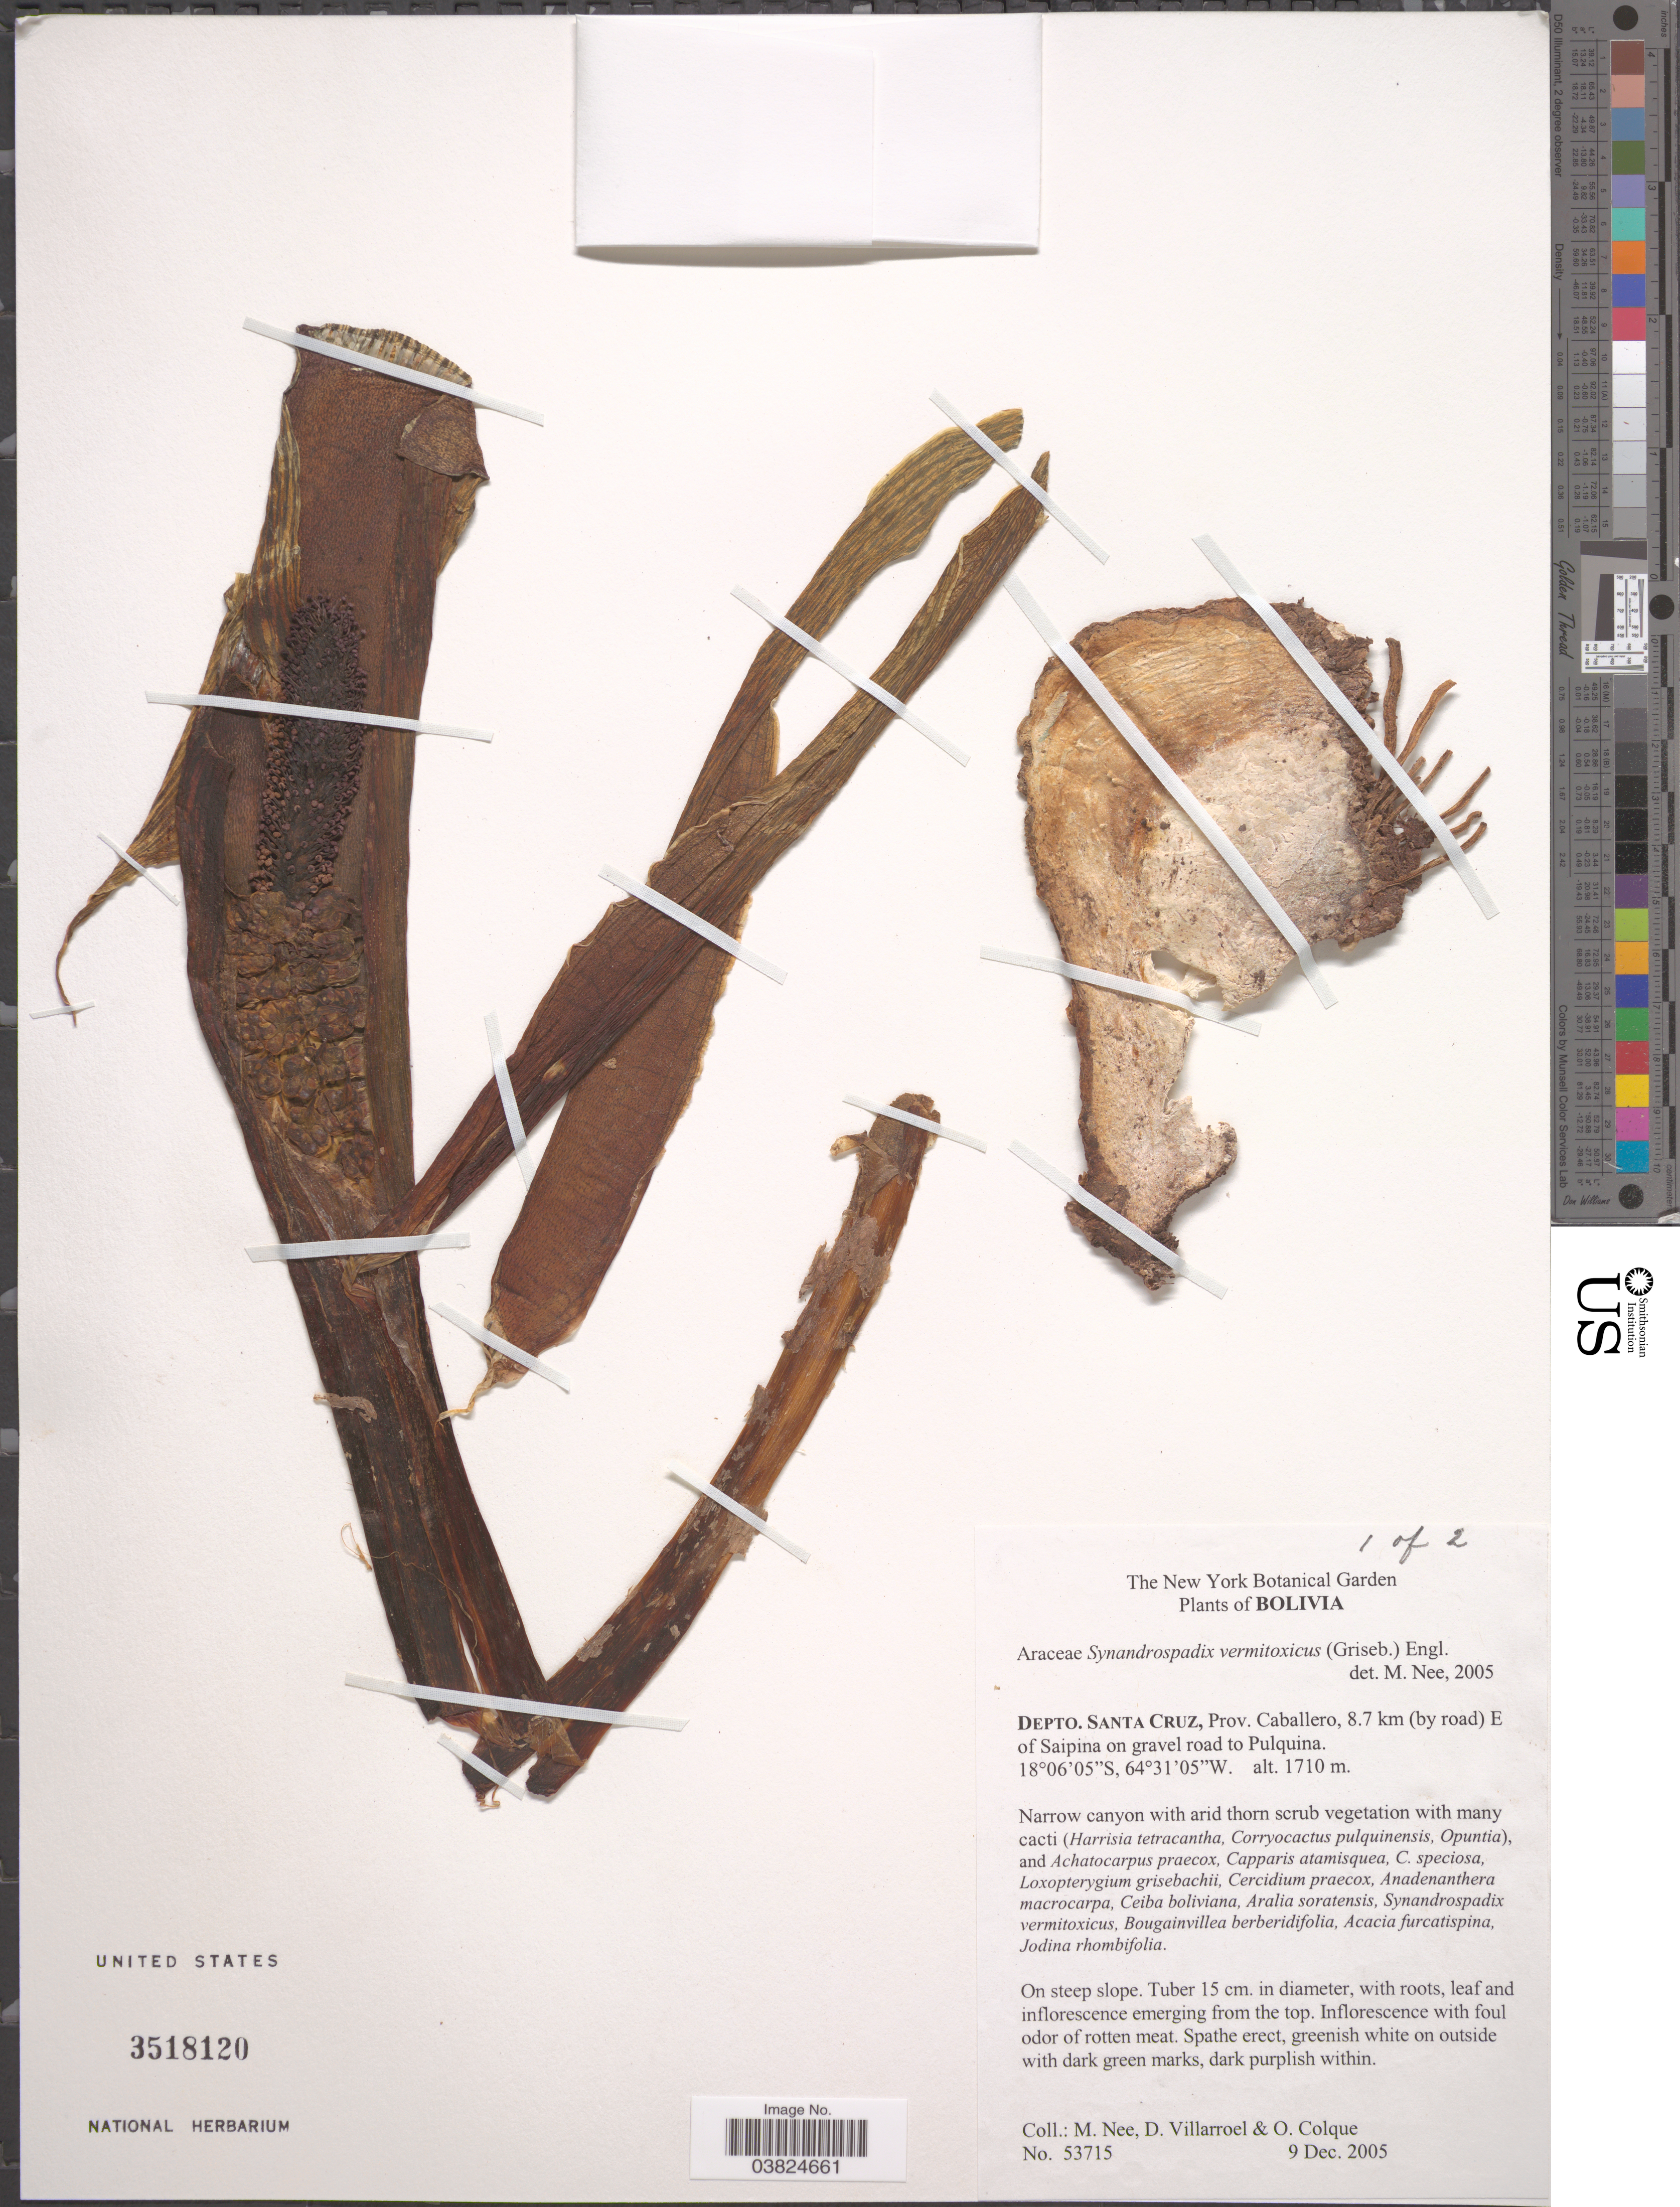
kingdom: Plantae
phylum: Tracheophyta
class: Liliopsida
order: Alismatales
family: Araceae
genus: Synandrospadix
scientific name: Synandrospadix vermitoxicus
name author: (Griseb.) Engl.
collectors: M. Nee, D. Villarroel & O. Colque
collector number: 53715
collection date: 2005-12-09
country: Bolivia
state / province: Santa Cruz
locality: Depto. Santa Cruz, Prov. Caballero, 8.7 km (by road) E of Saipina on gravel road to Pulquina.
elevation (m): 1710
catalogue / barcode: US 3518120